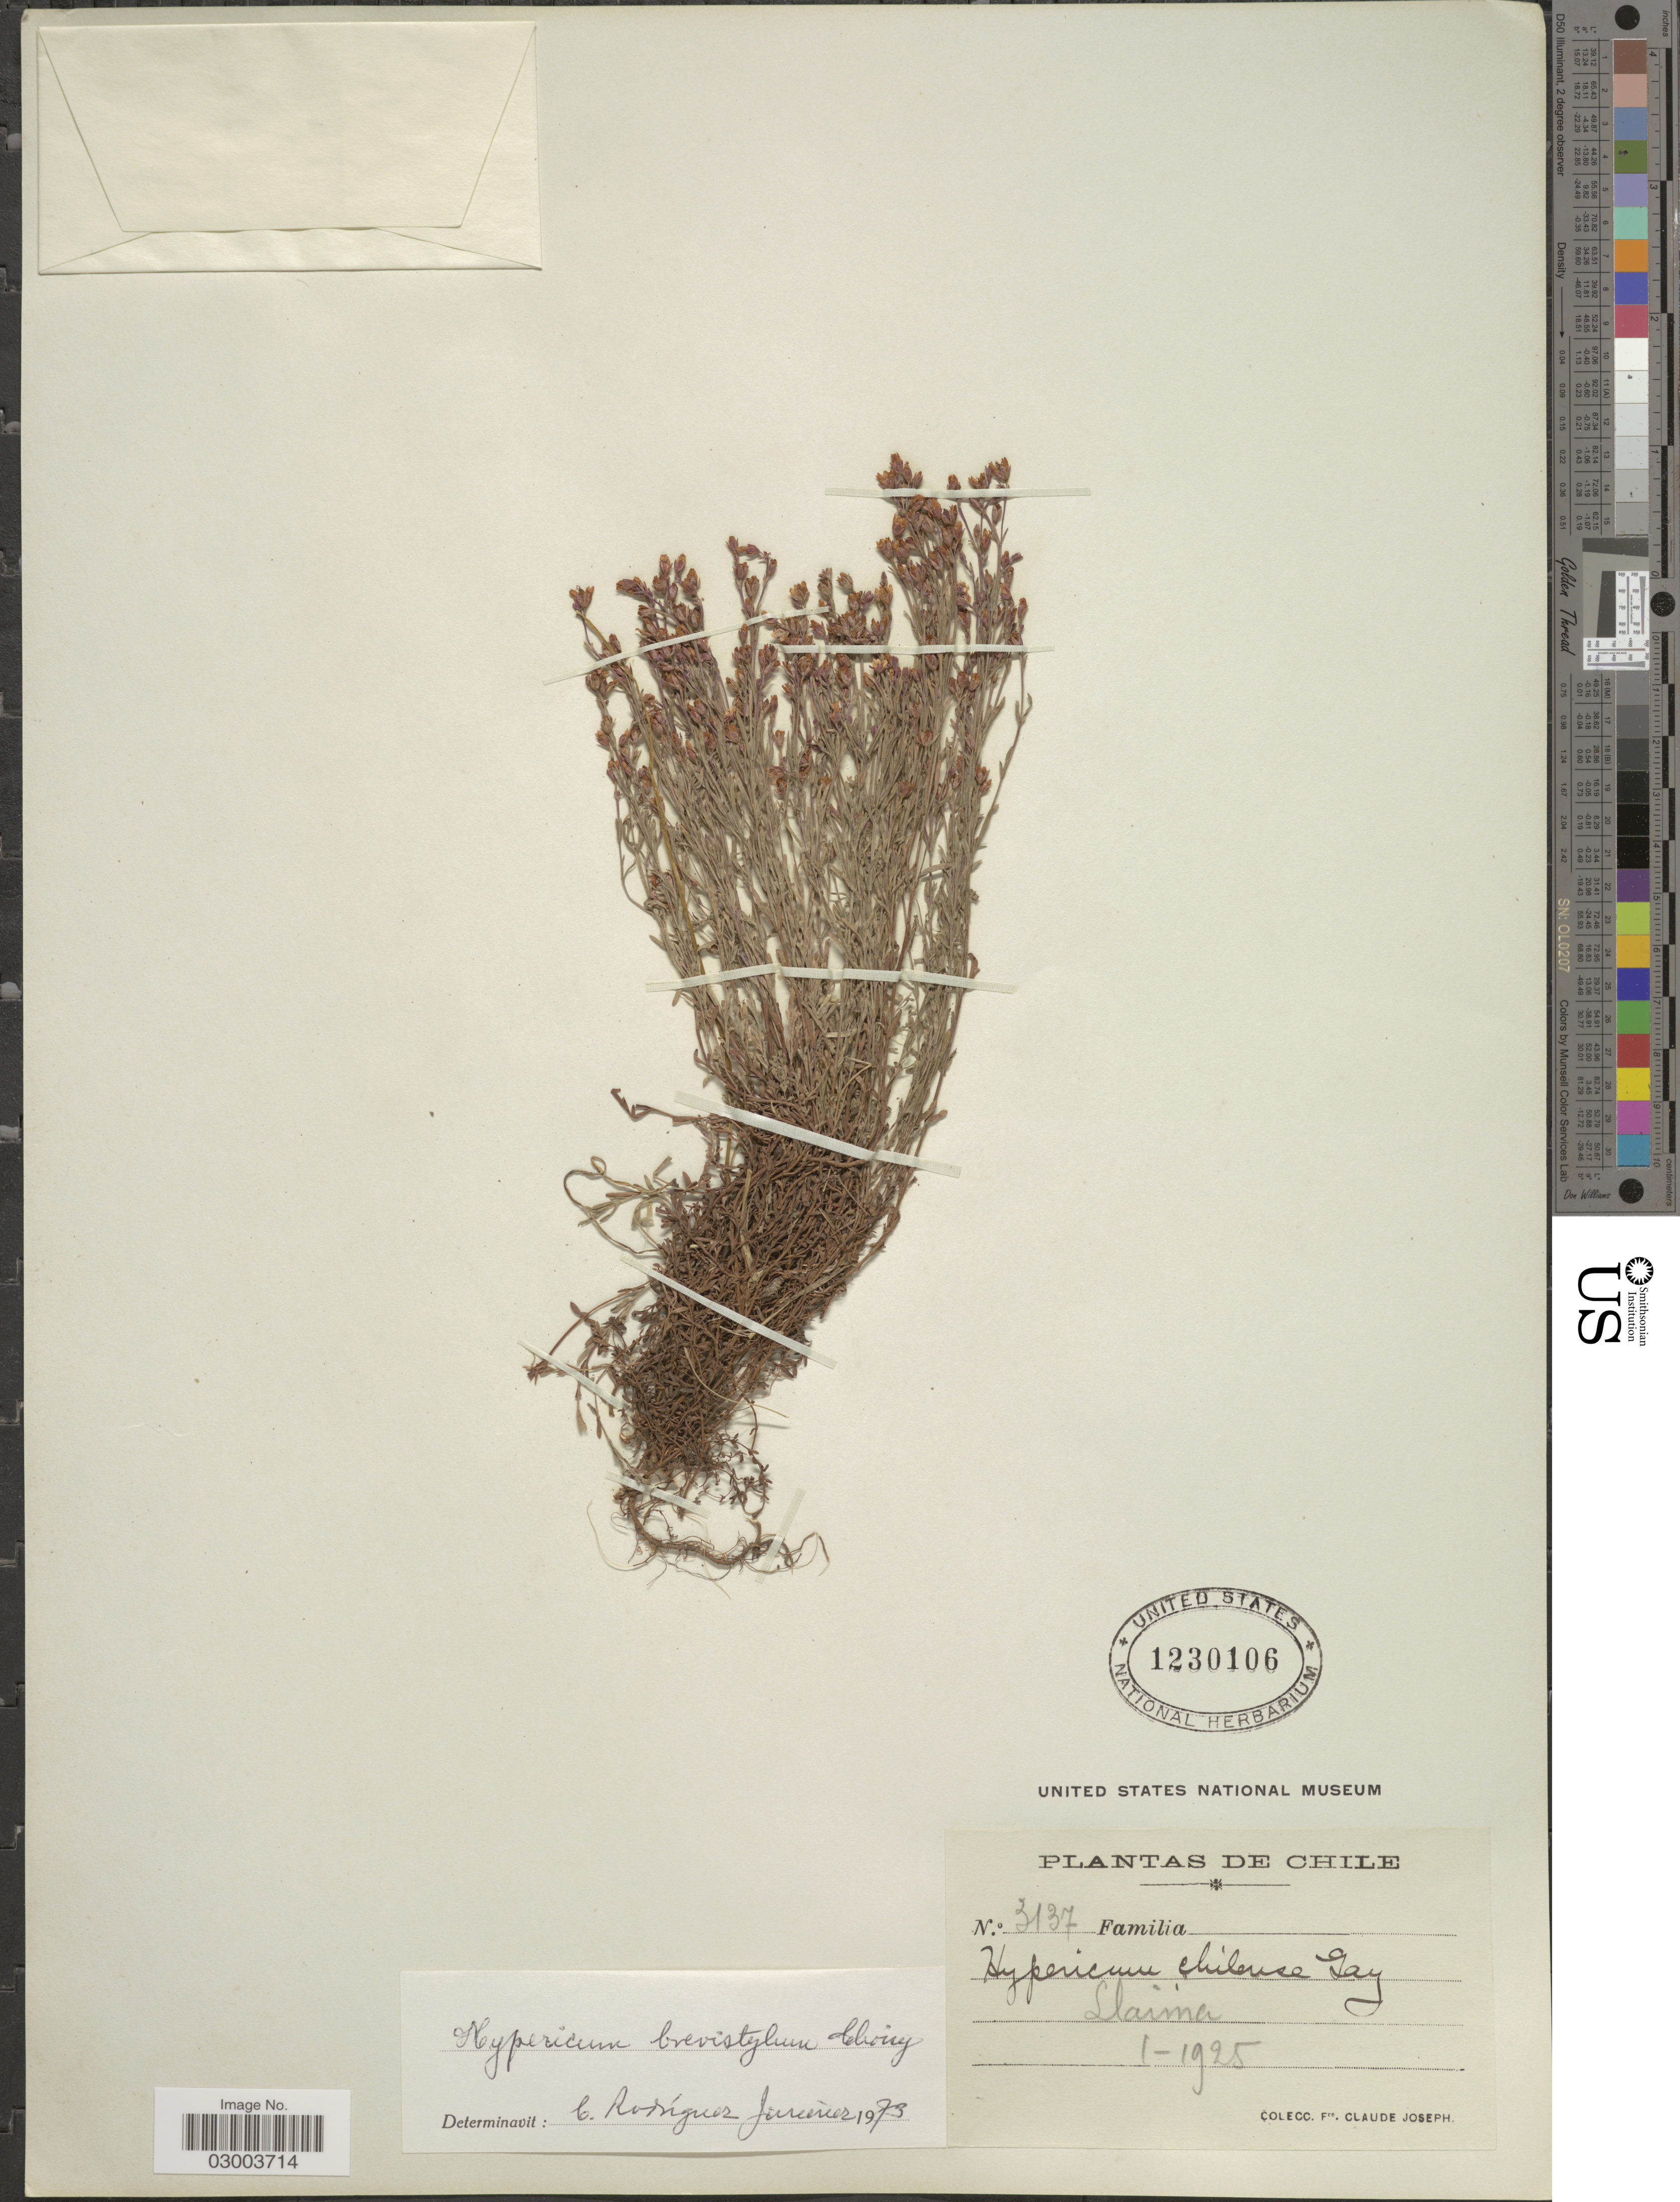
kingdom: Plantae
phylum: Tracheophyta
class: Magnoliopsida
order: Malpighiales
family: Hypericaceae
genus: Hypericum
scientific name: Hypericum caespitosum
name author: Cham. & Schltdl.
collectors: Bro. Claude-Joseph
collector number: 3137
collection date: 1925-01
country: Chile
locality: Llaima.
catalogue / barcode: US 1230106